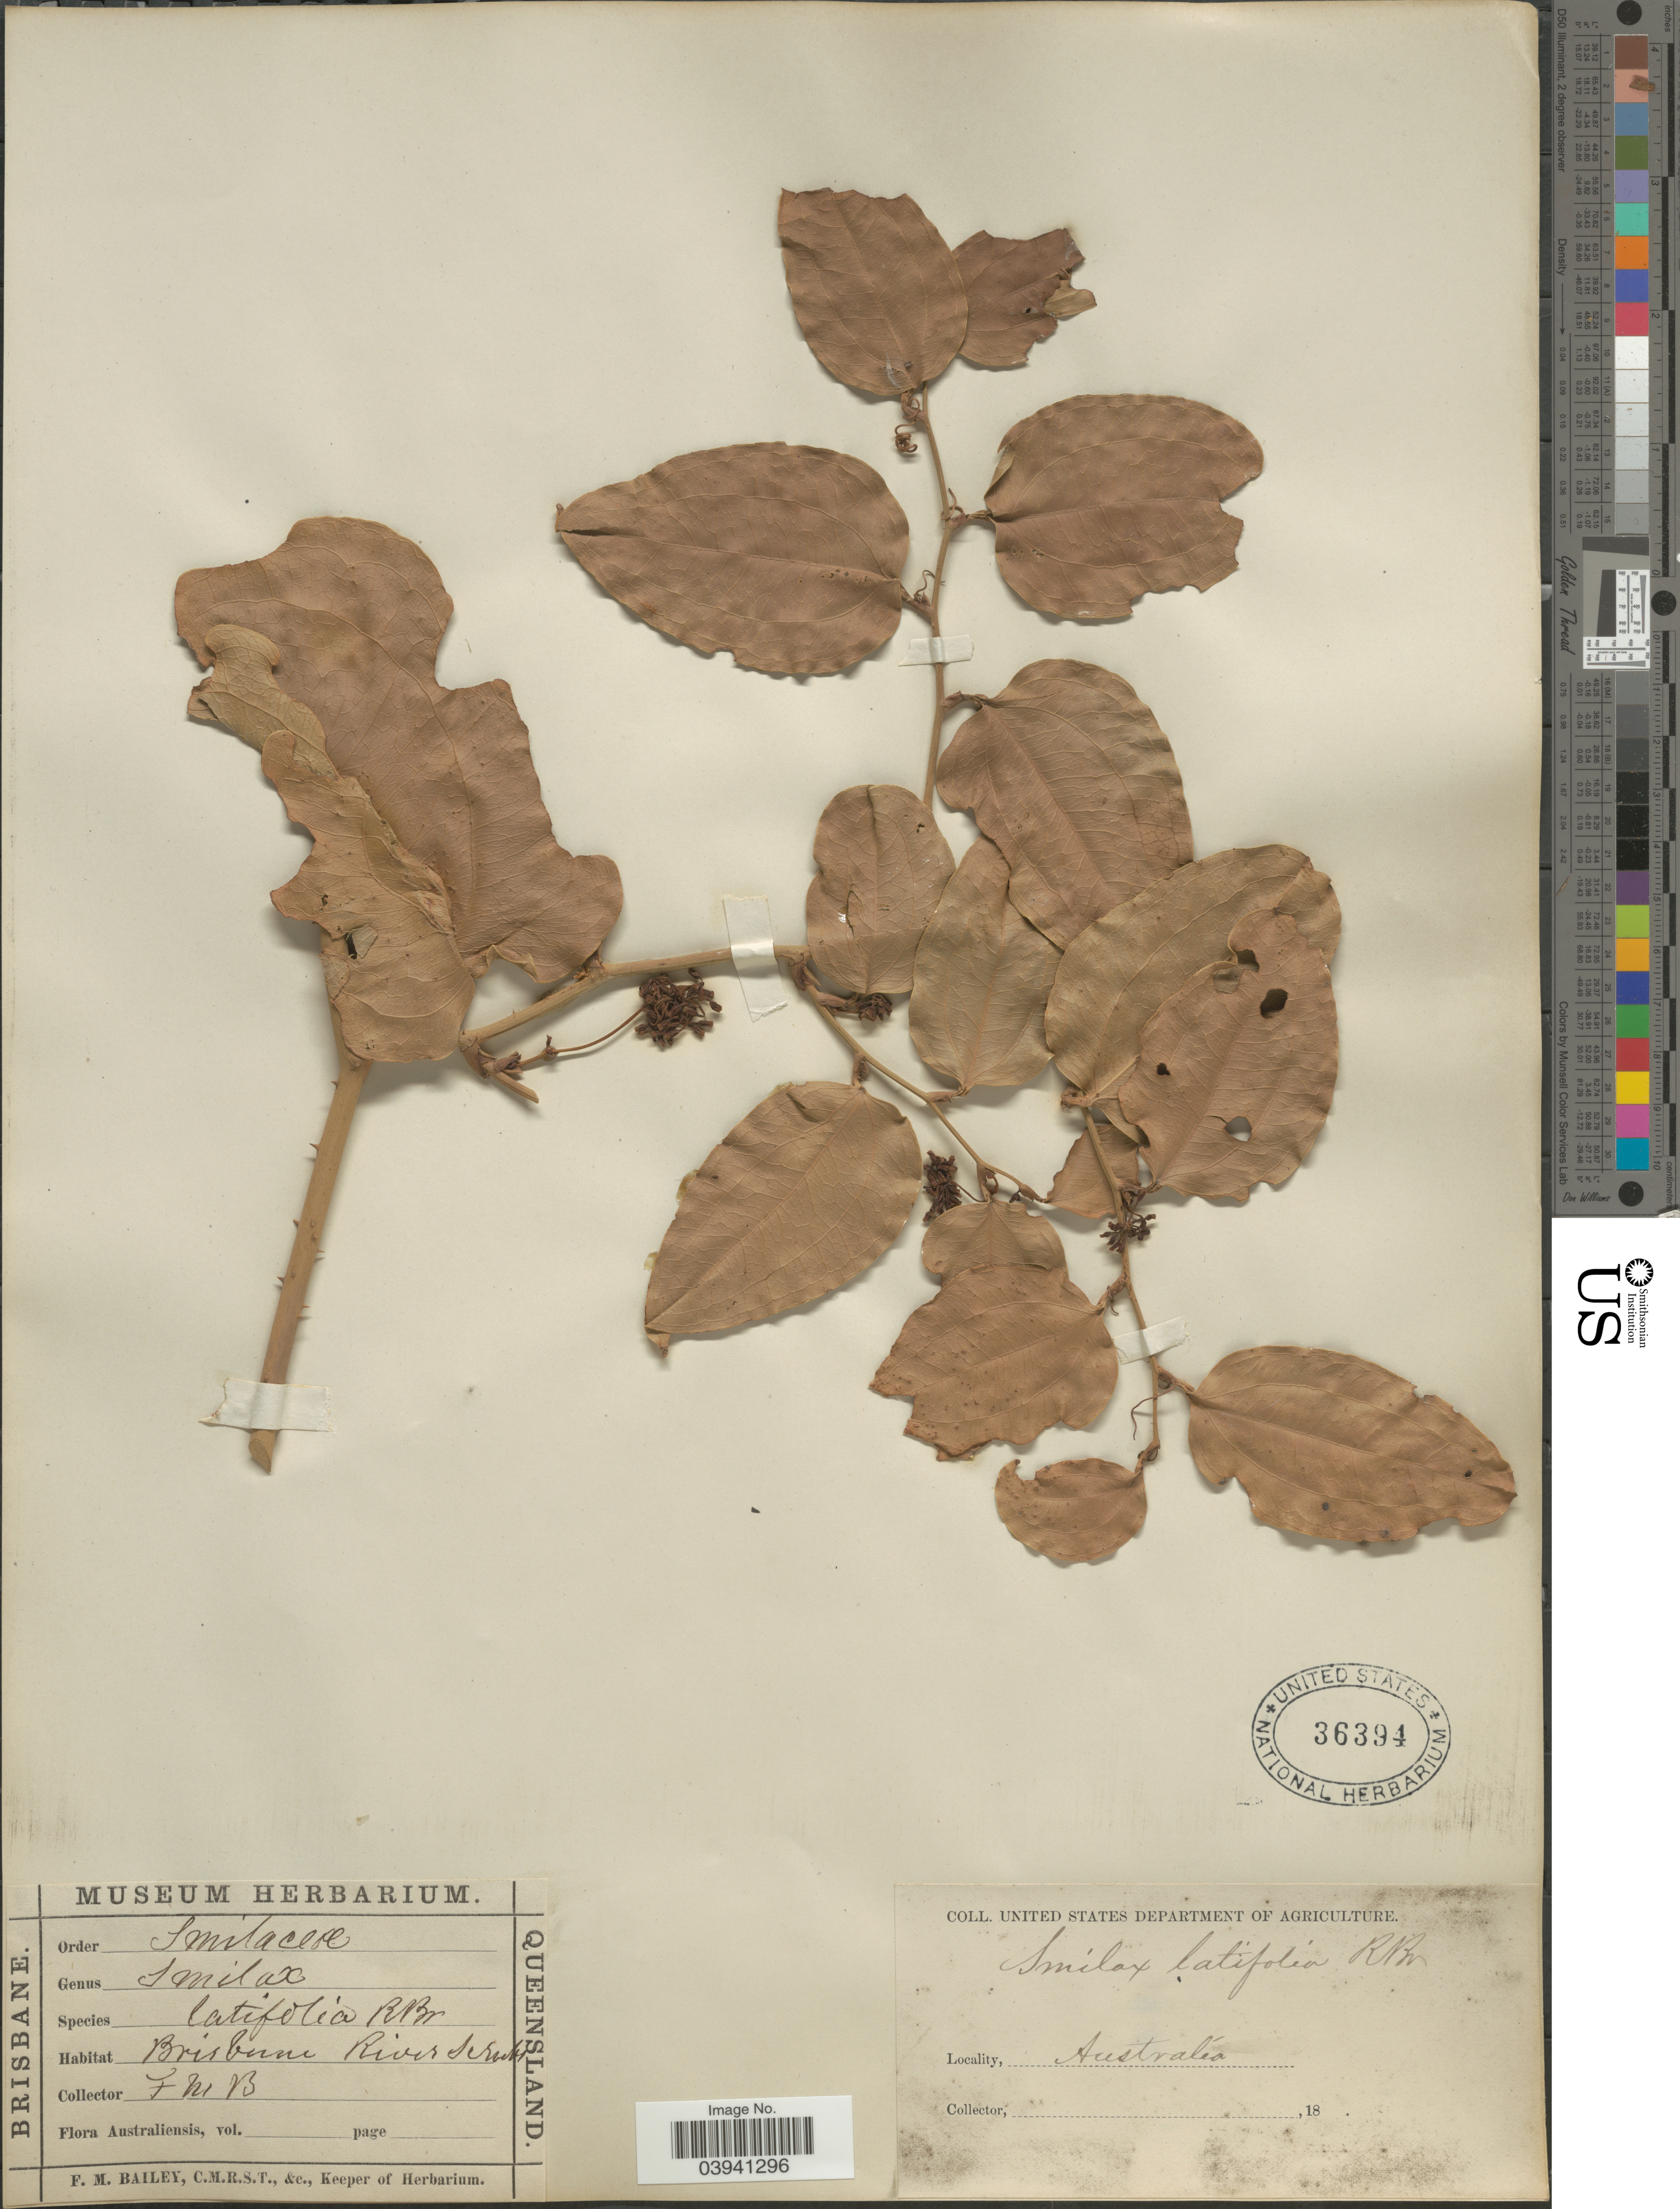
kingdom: Plantae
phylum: Tracheophyta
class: Liliopsida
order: Liliales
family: Smilacaceae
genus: Smilax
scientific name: Smilax latifolia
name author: Blanco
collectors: F. M. Bailey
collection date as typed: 18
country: Australia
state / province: Queensland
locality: Brisbane River Scrubs.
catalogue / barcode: US 36394